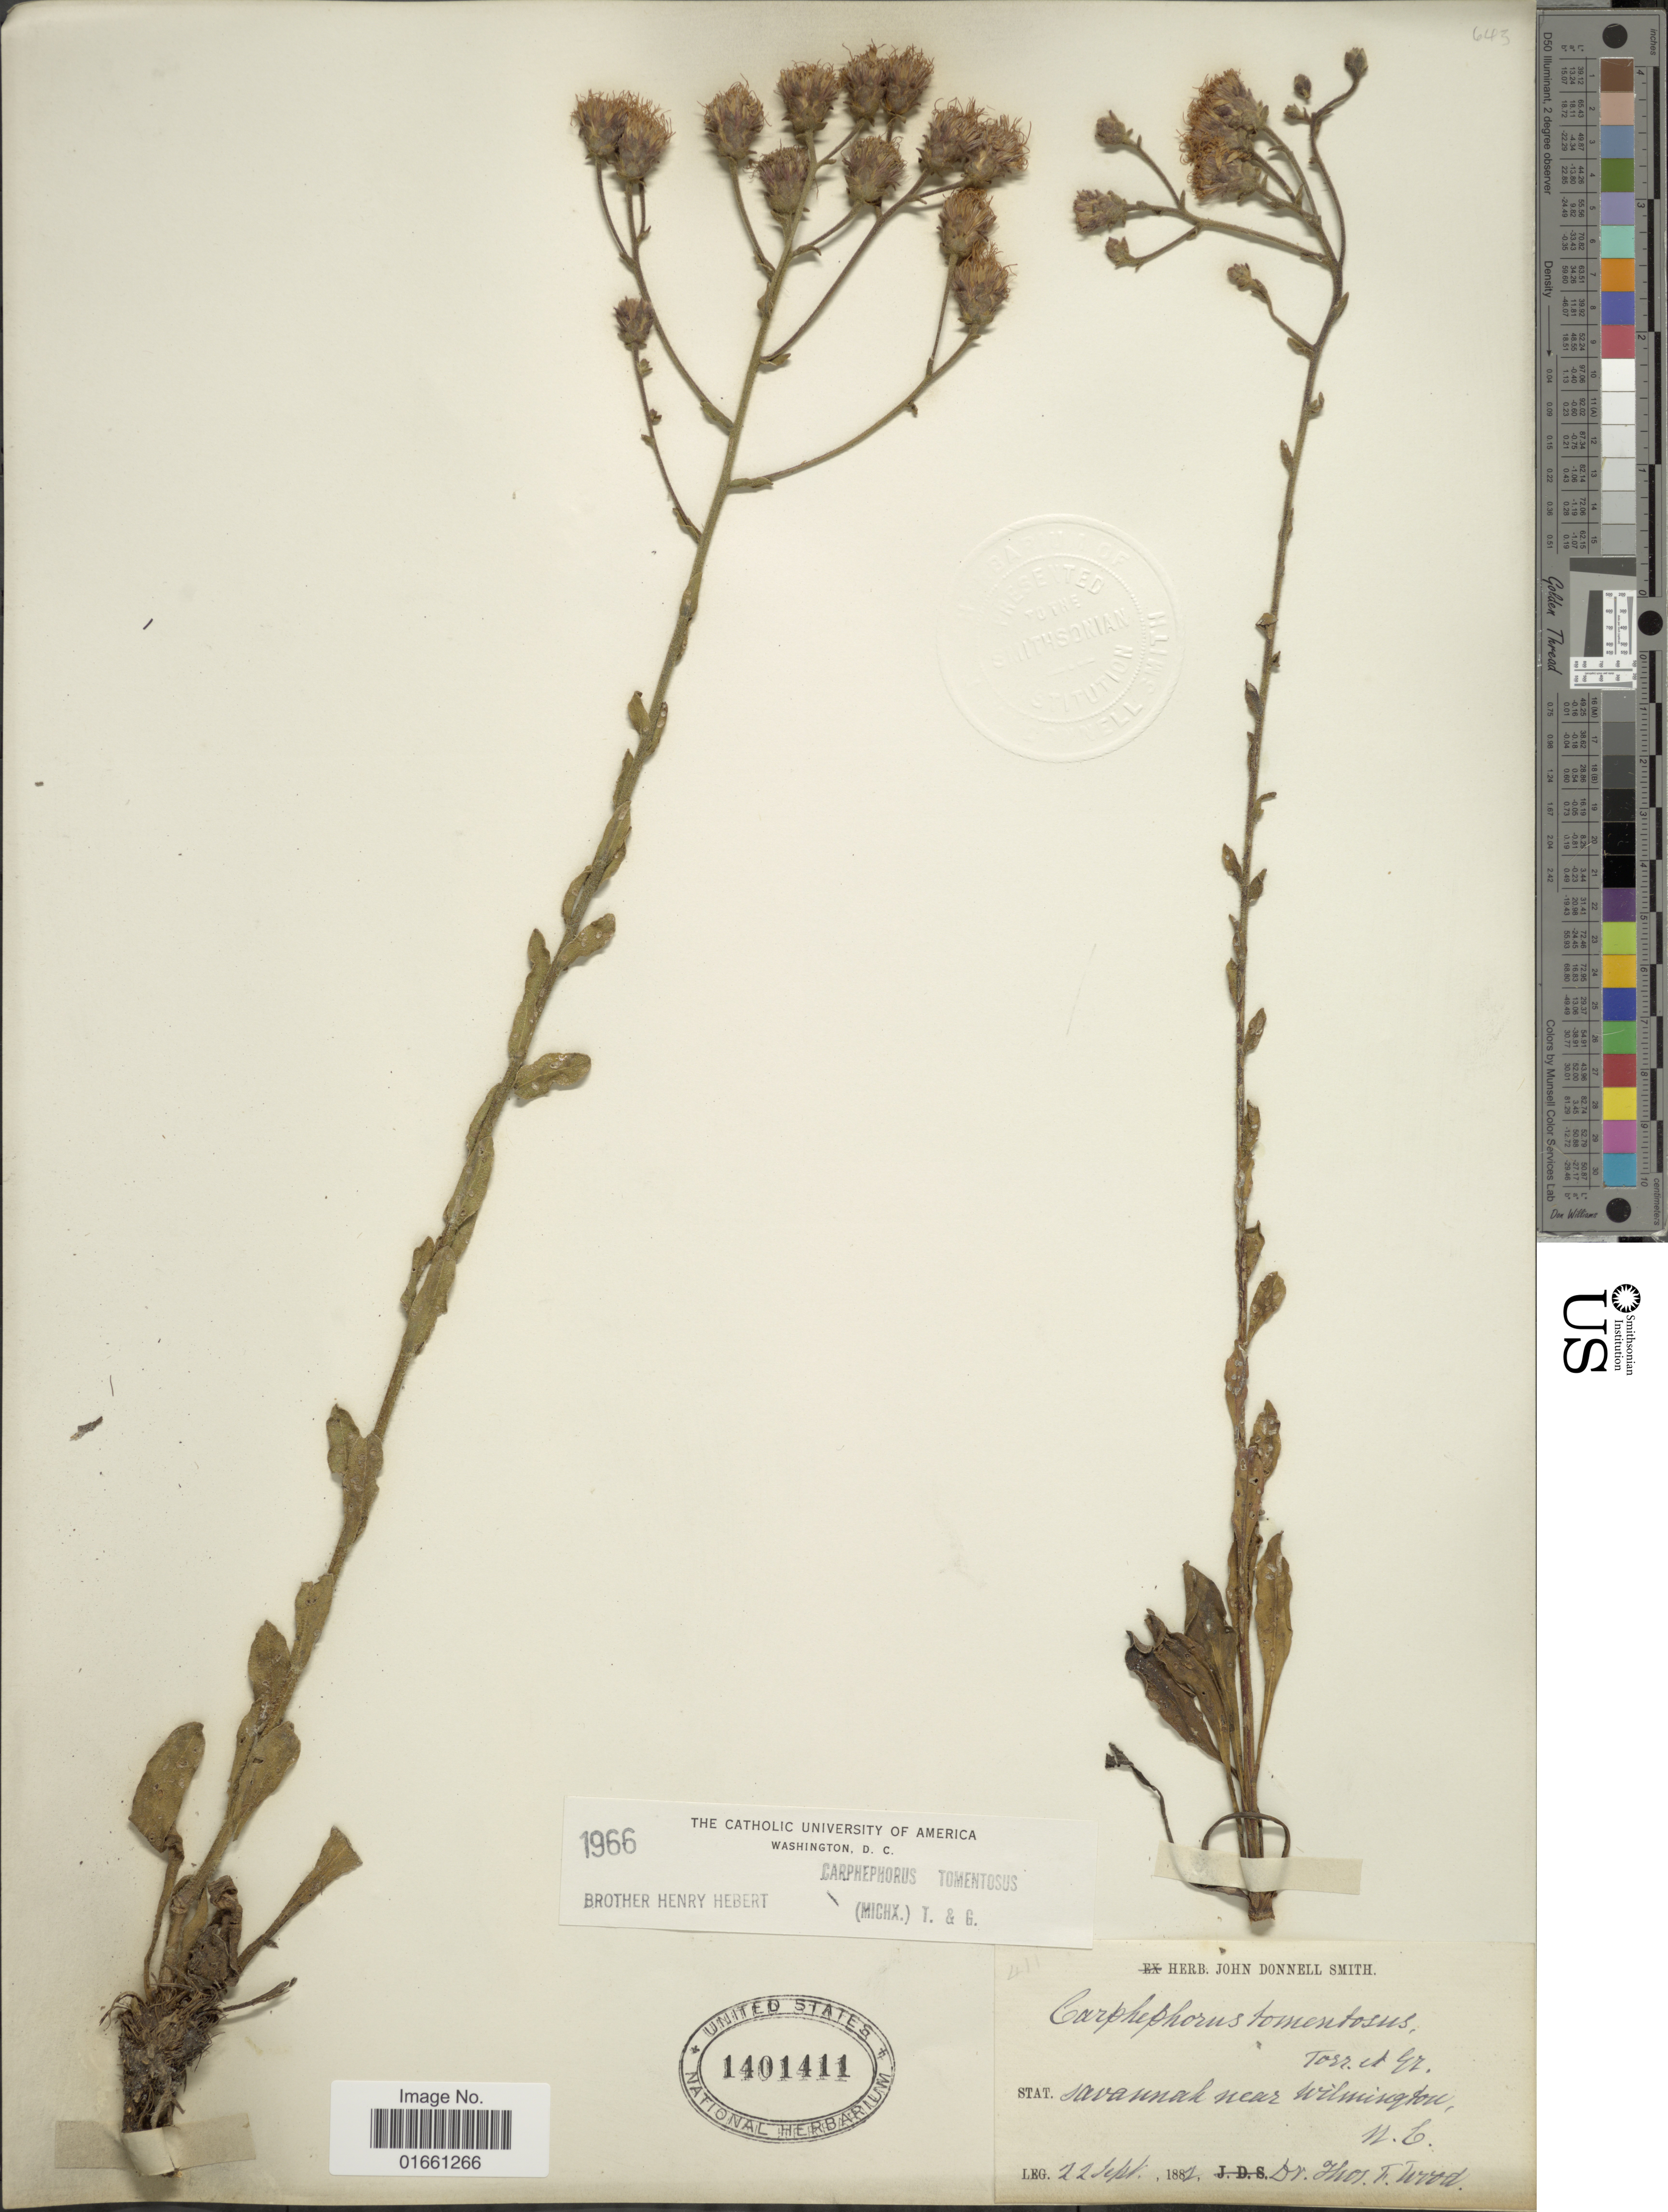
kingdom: Plantae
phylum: Tracheophyta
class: Magnoliopsida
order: Asterales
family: Asteraceae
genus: Carphephorus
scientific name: Carphephorus tomentosus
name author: (Michaux) Torr. & A. Gray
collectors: T. F. Wood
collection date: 1881-09-22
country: United States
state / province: North Carolina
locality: Savannah near Wilmington.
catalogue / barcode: US 1401411